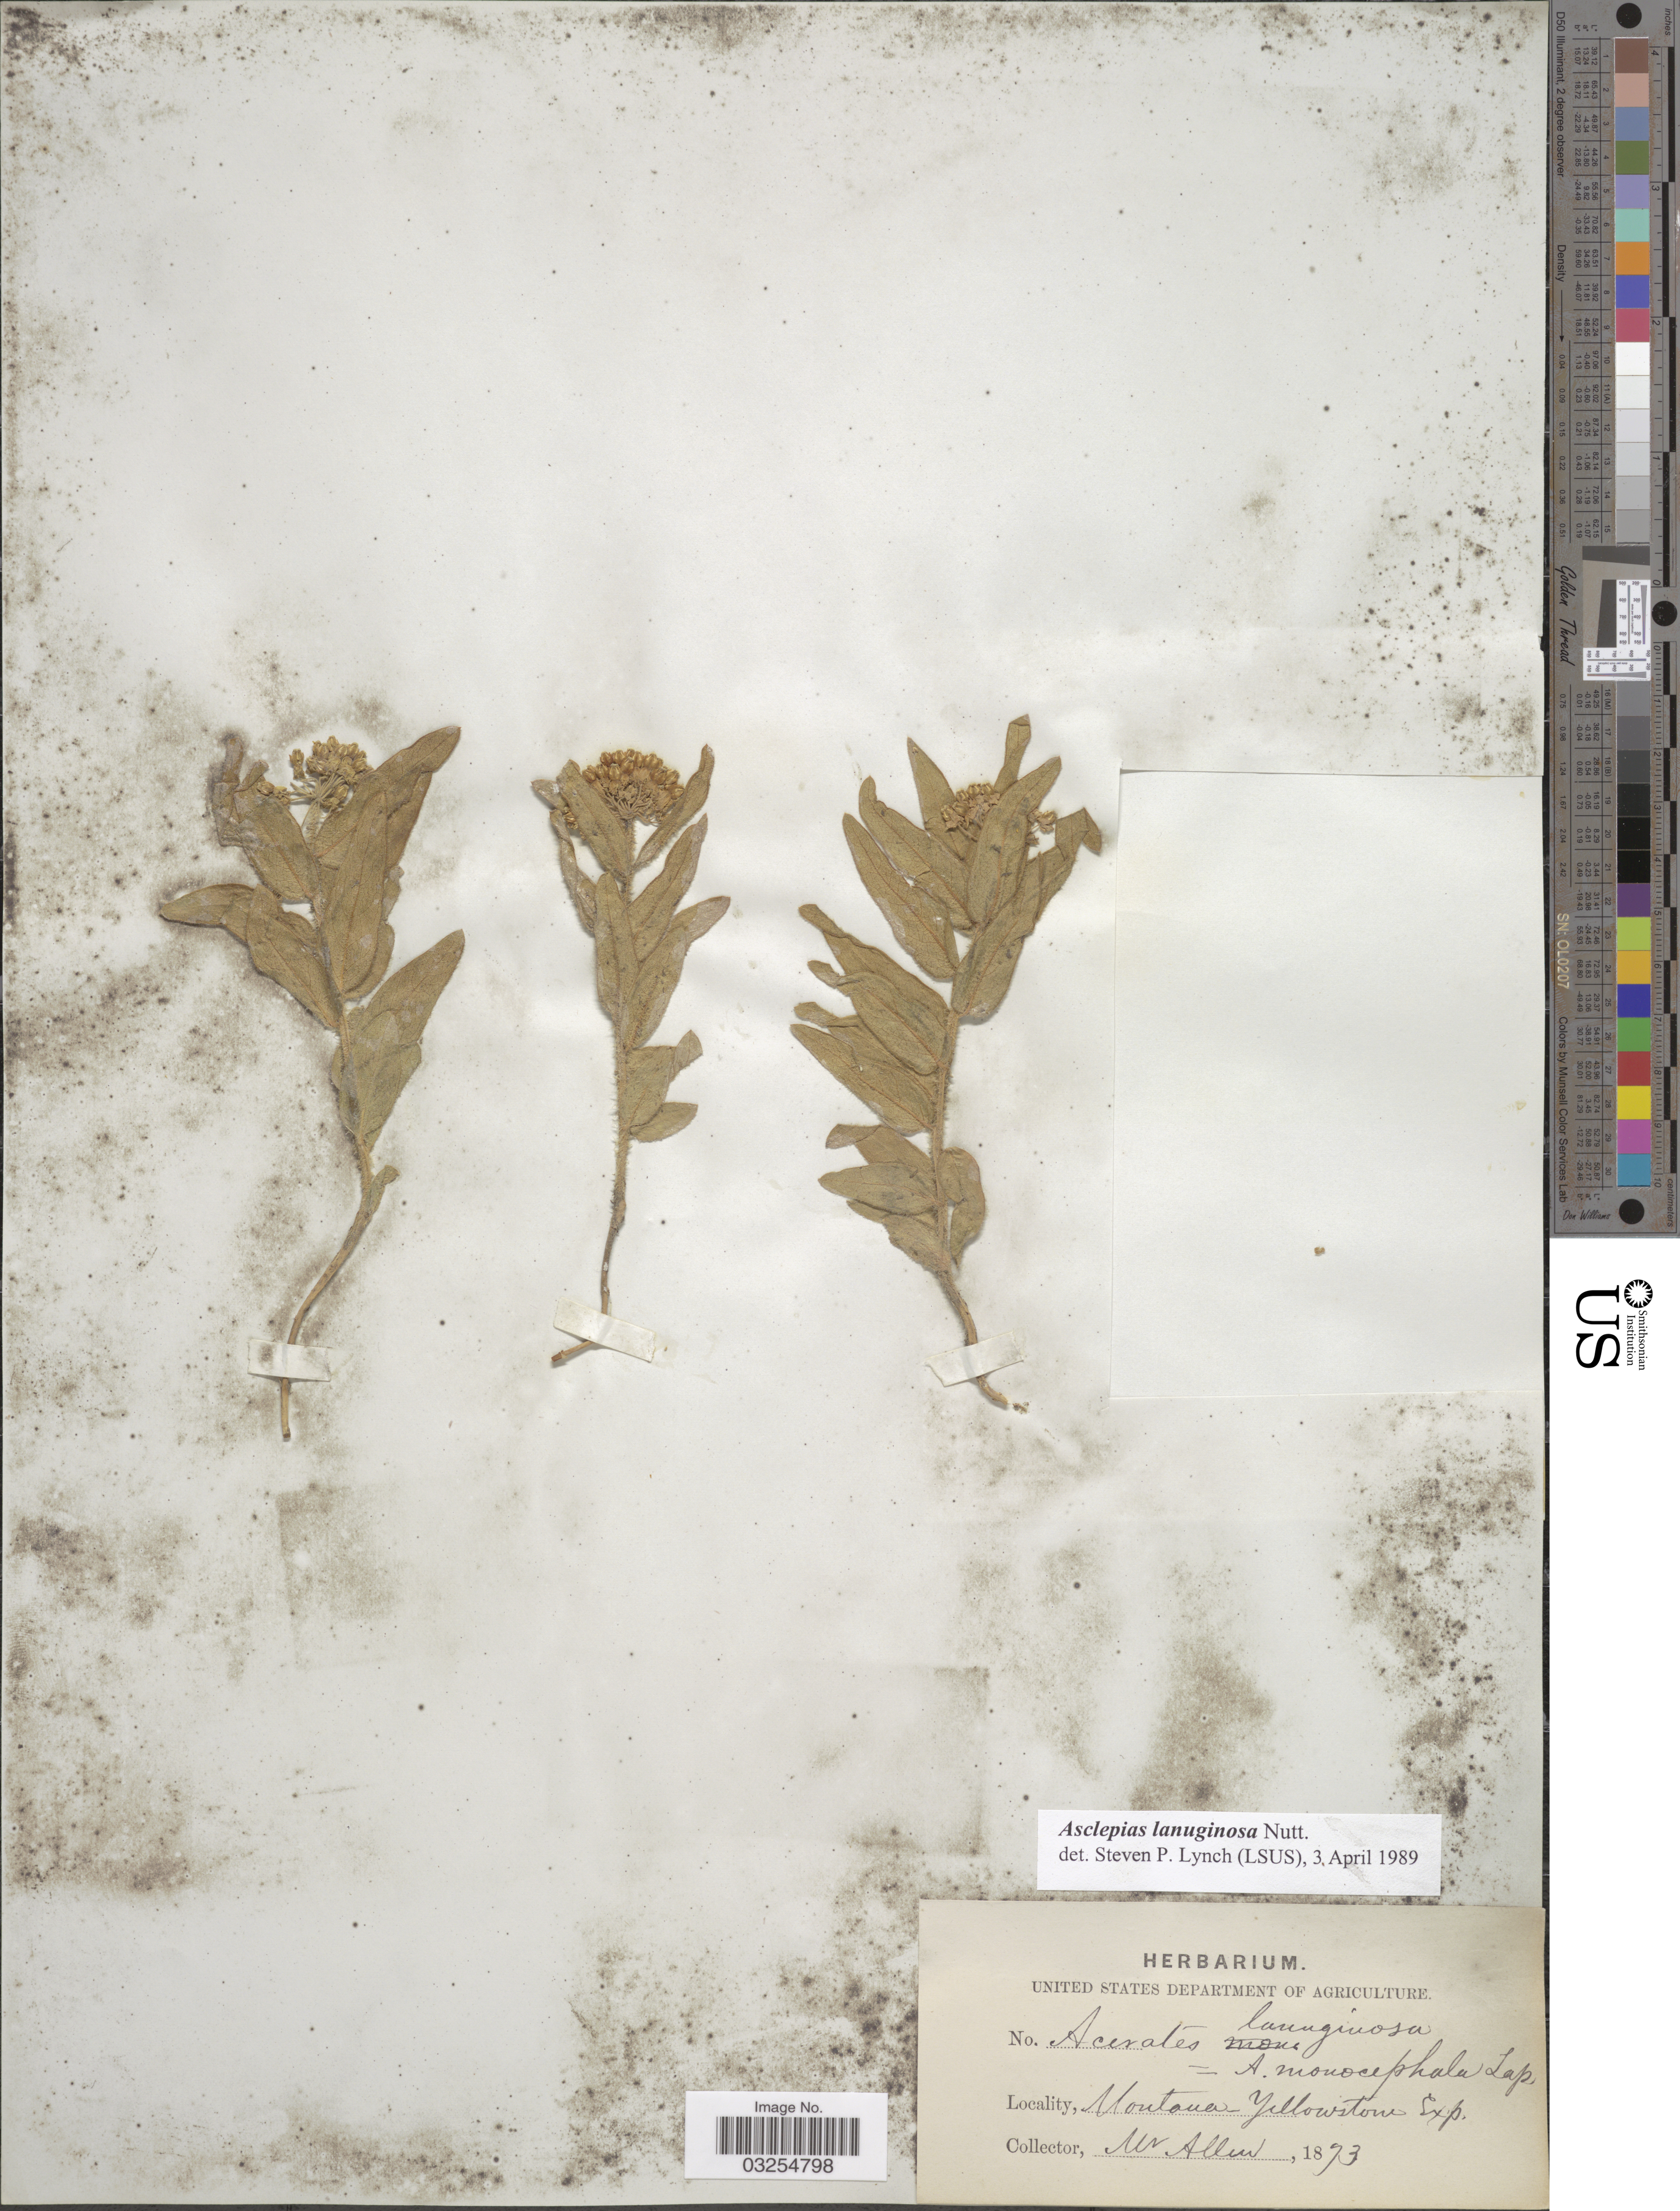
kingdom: Plantae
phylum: Tracheophyta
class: Magnoliopsida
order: Gentianales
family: Apocynaceae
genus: Asclepias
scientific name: Asclepias lanuginosa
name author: Nutt.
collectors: Mr. Allen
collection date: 1873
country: United States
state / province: Montana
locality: Yellowstone Exp.